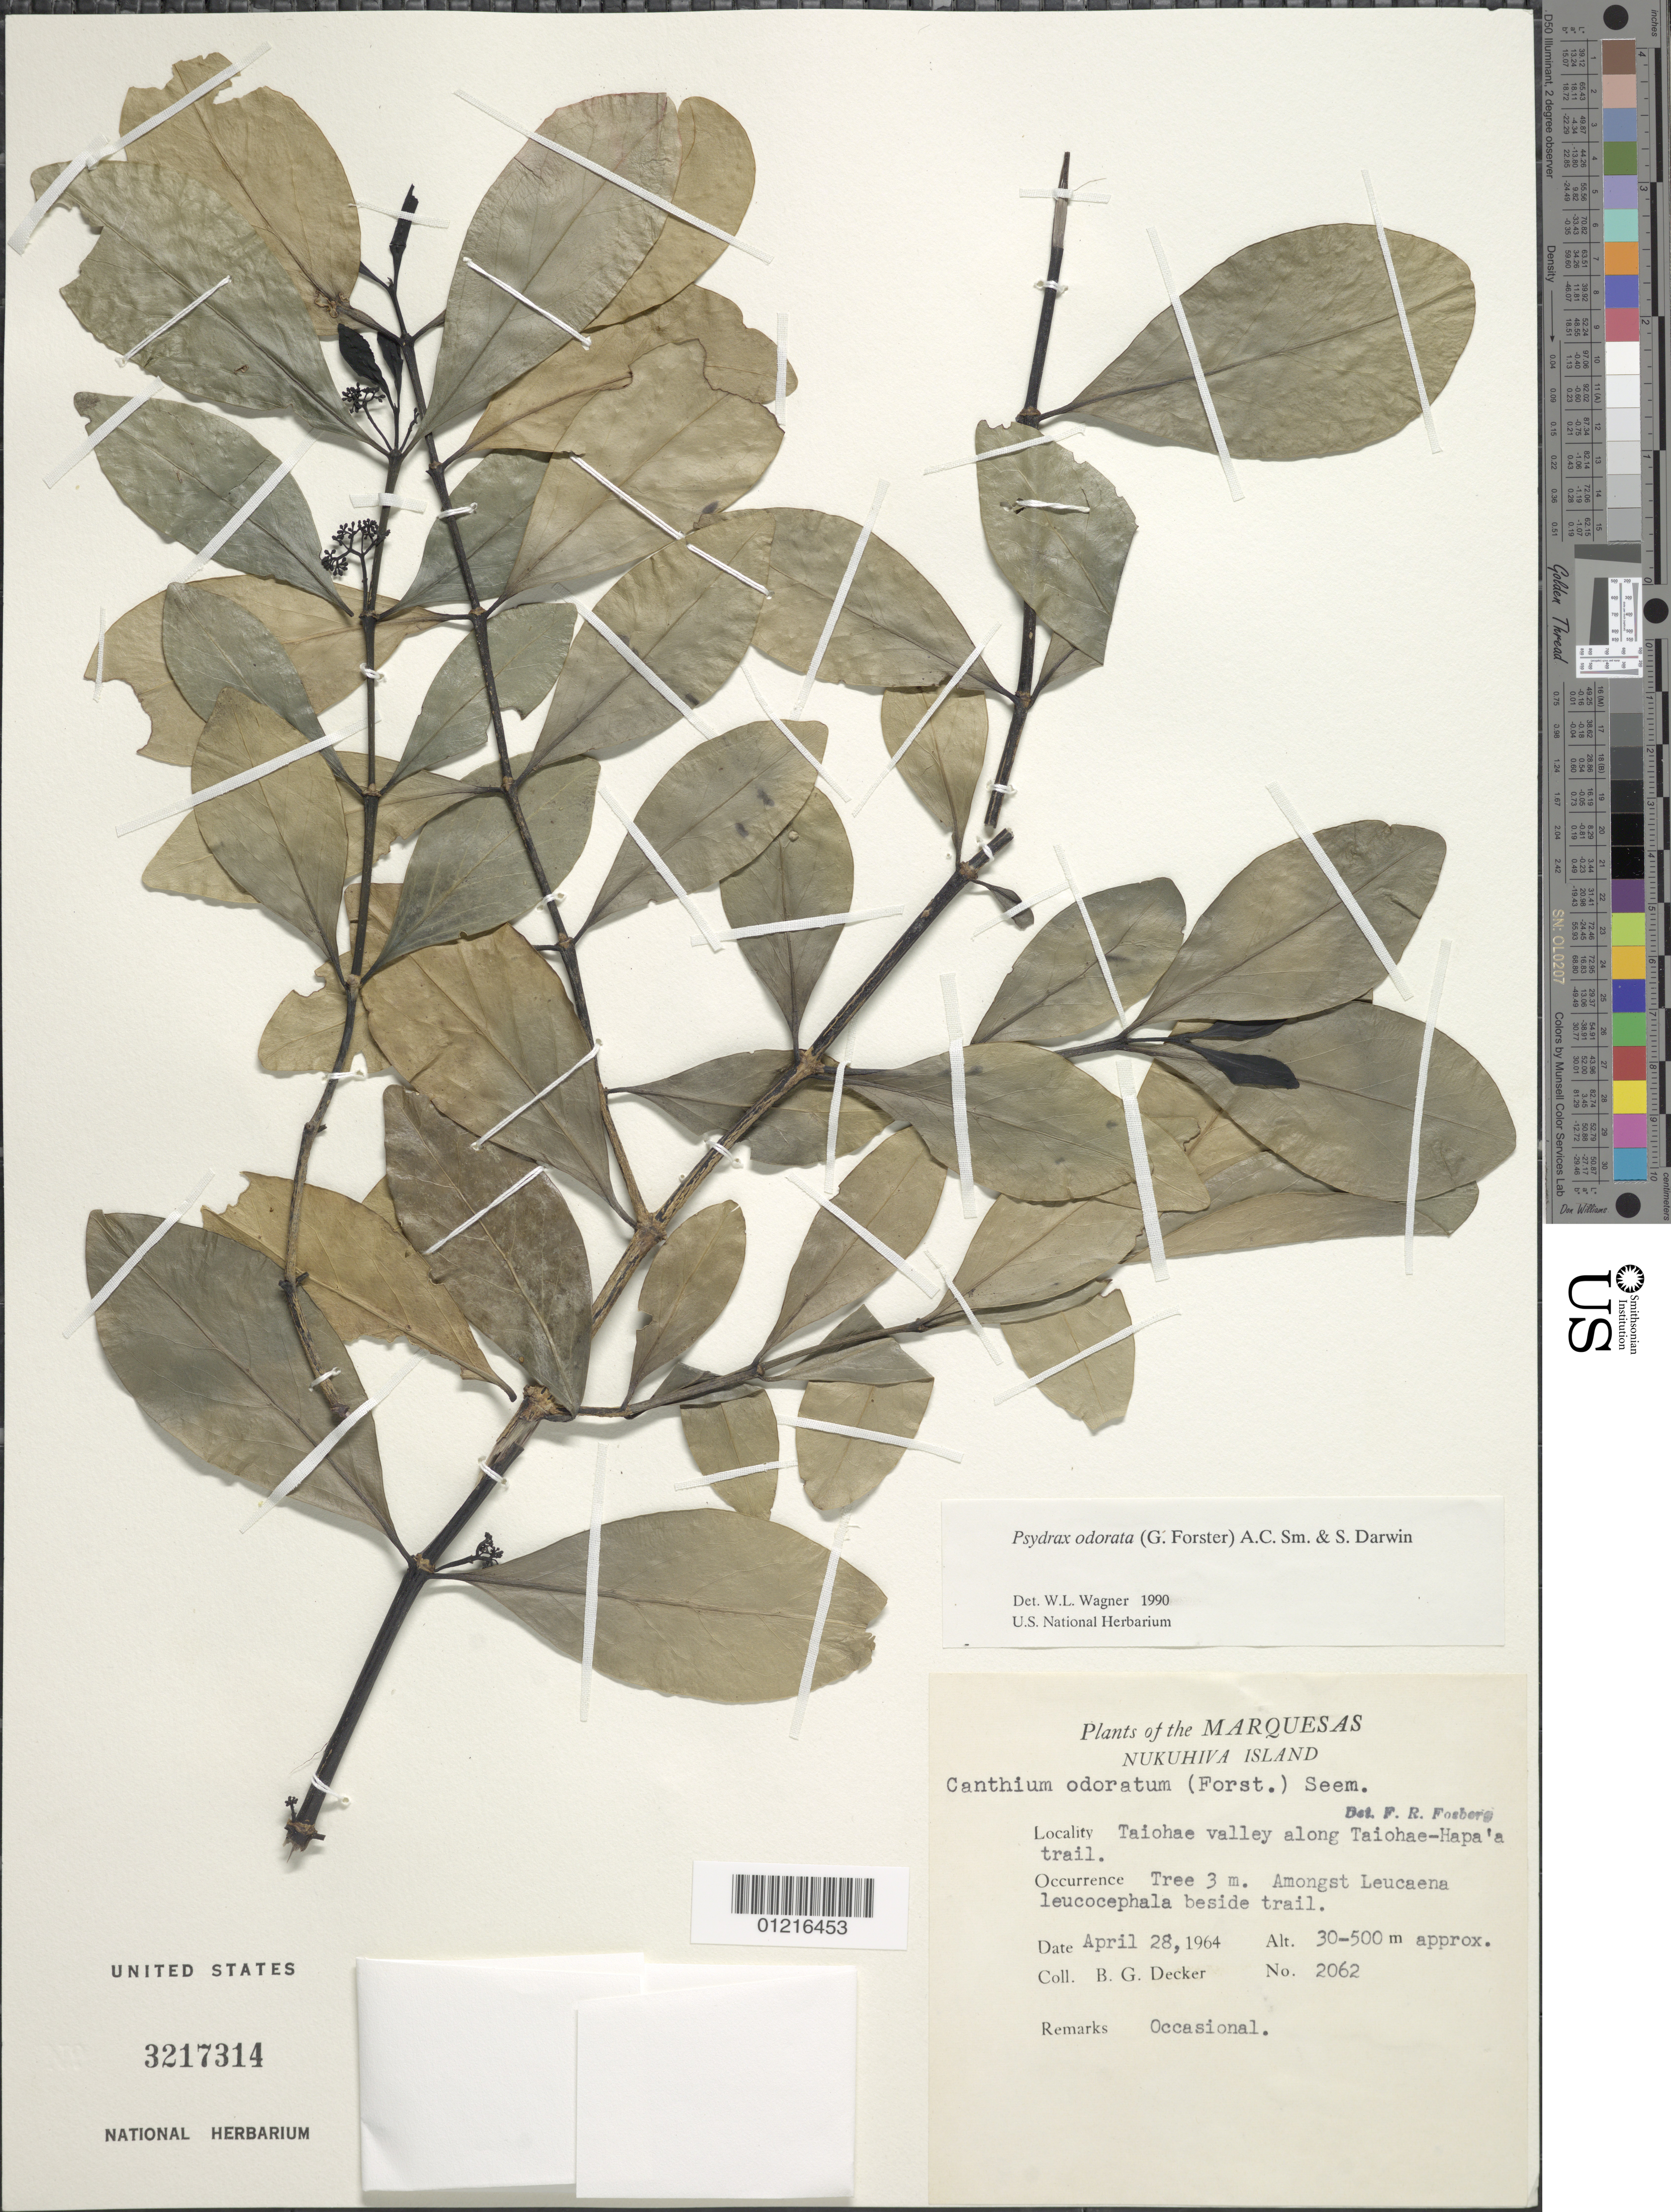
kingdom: Plantae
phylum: Tracheophyta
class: Magnoliopsida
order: Gentianales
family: Rubiaceae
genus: Psydrax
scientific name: Psydrax odorata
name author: (G. Forst.) A.C. Sm. & S.P. Darwin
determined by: Wagner, W. L., (BOT), Smithsonian Institution - National Museum of Natural History (UNITED STATES)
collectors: B. G. Decker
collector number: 2062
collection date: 1964-04-28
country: French Polynesia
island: Nuku Hiva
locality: Taiohae Valley along Taiohae-Hapa'a Trail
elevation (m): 30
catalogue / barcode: US 3217314